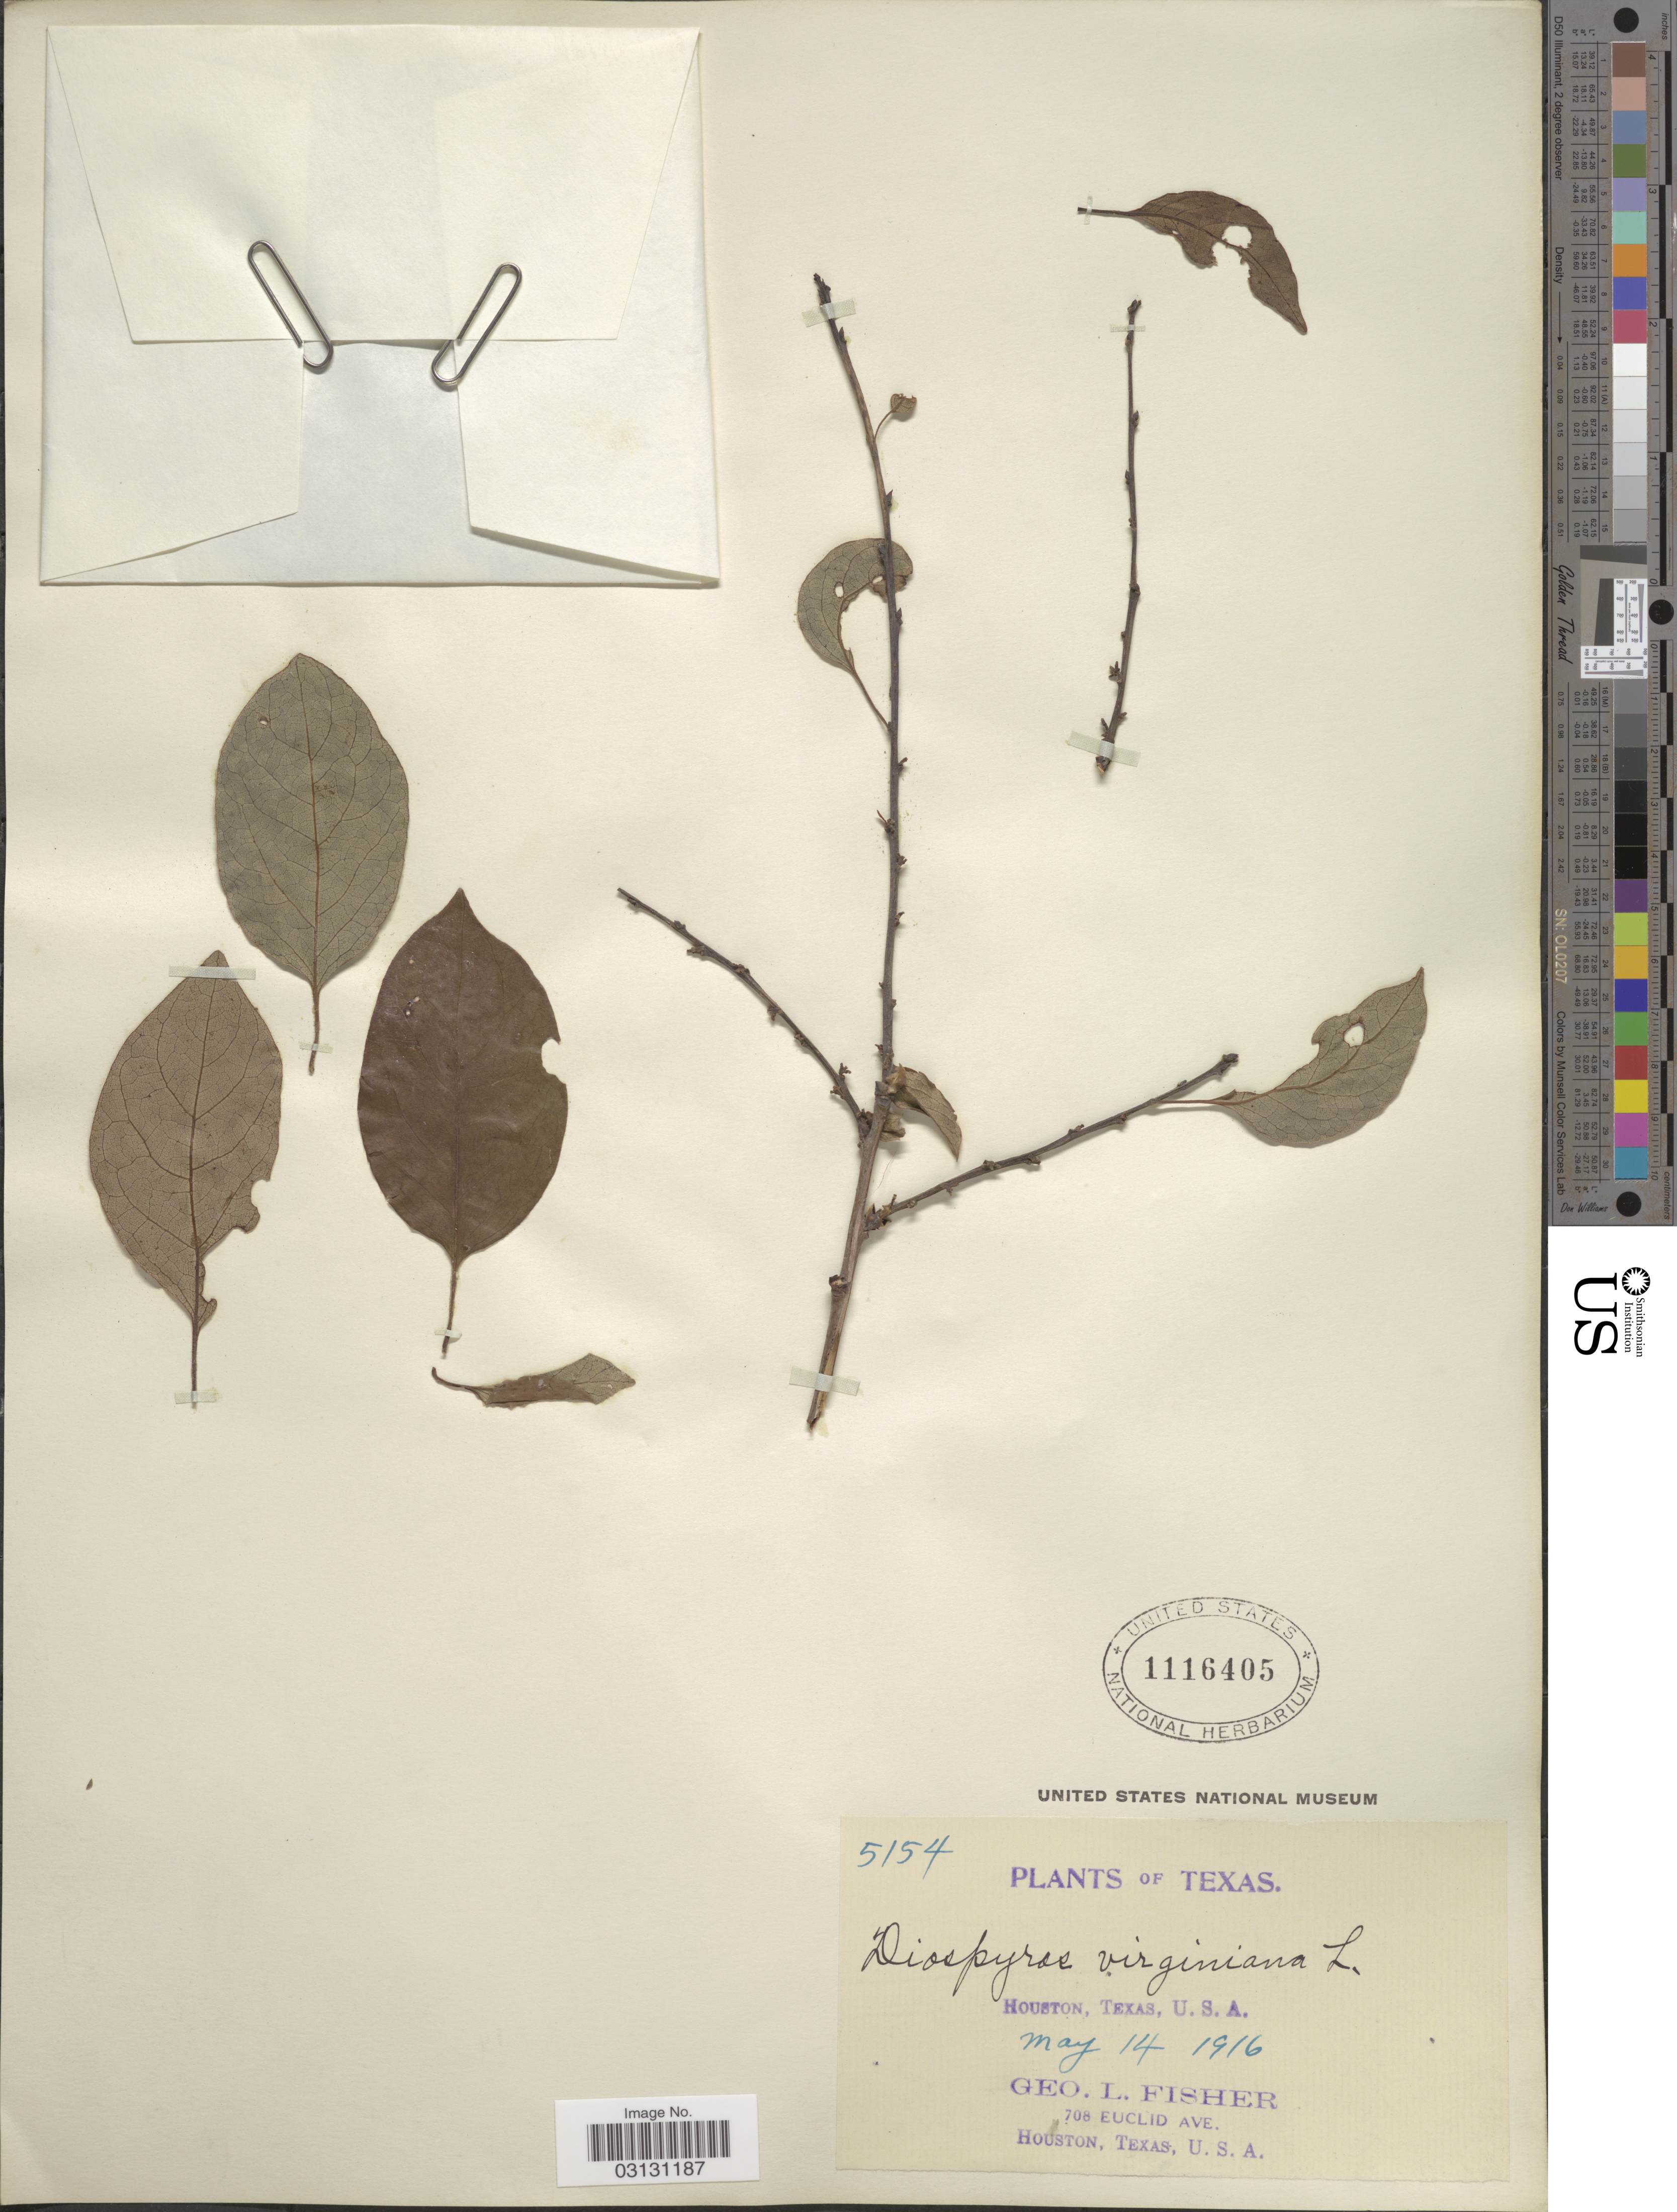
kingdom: Plantae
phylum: Tracheophyta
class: Magnoliopsida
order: Ericales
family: Ebenaceae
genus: Diospyros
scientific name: Diospyros virginiana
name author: L.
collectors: G. L. Fisher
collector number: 5154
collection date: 1916-05-14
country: United States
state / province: Texas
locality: Houston.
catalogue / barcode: US 1116405